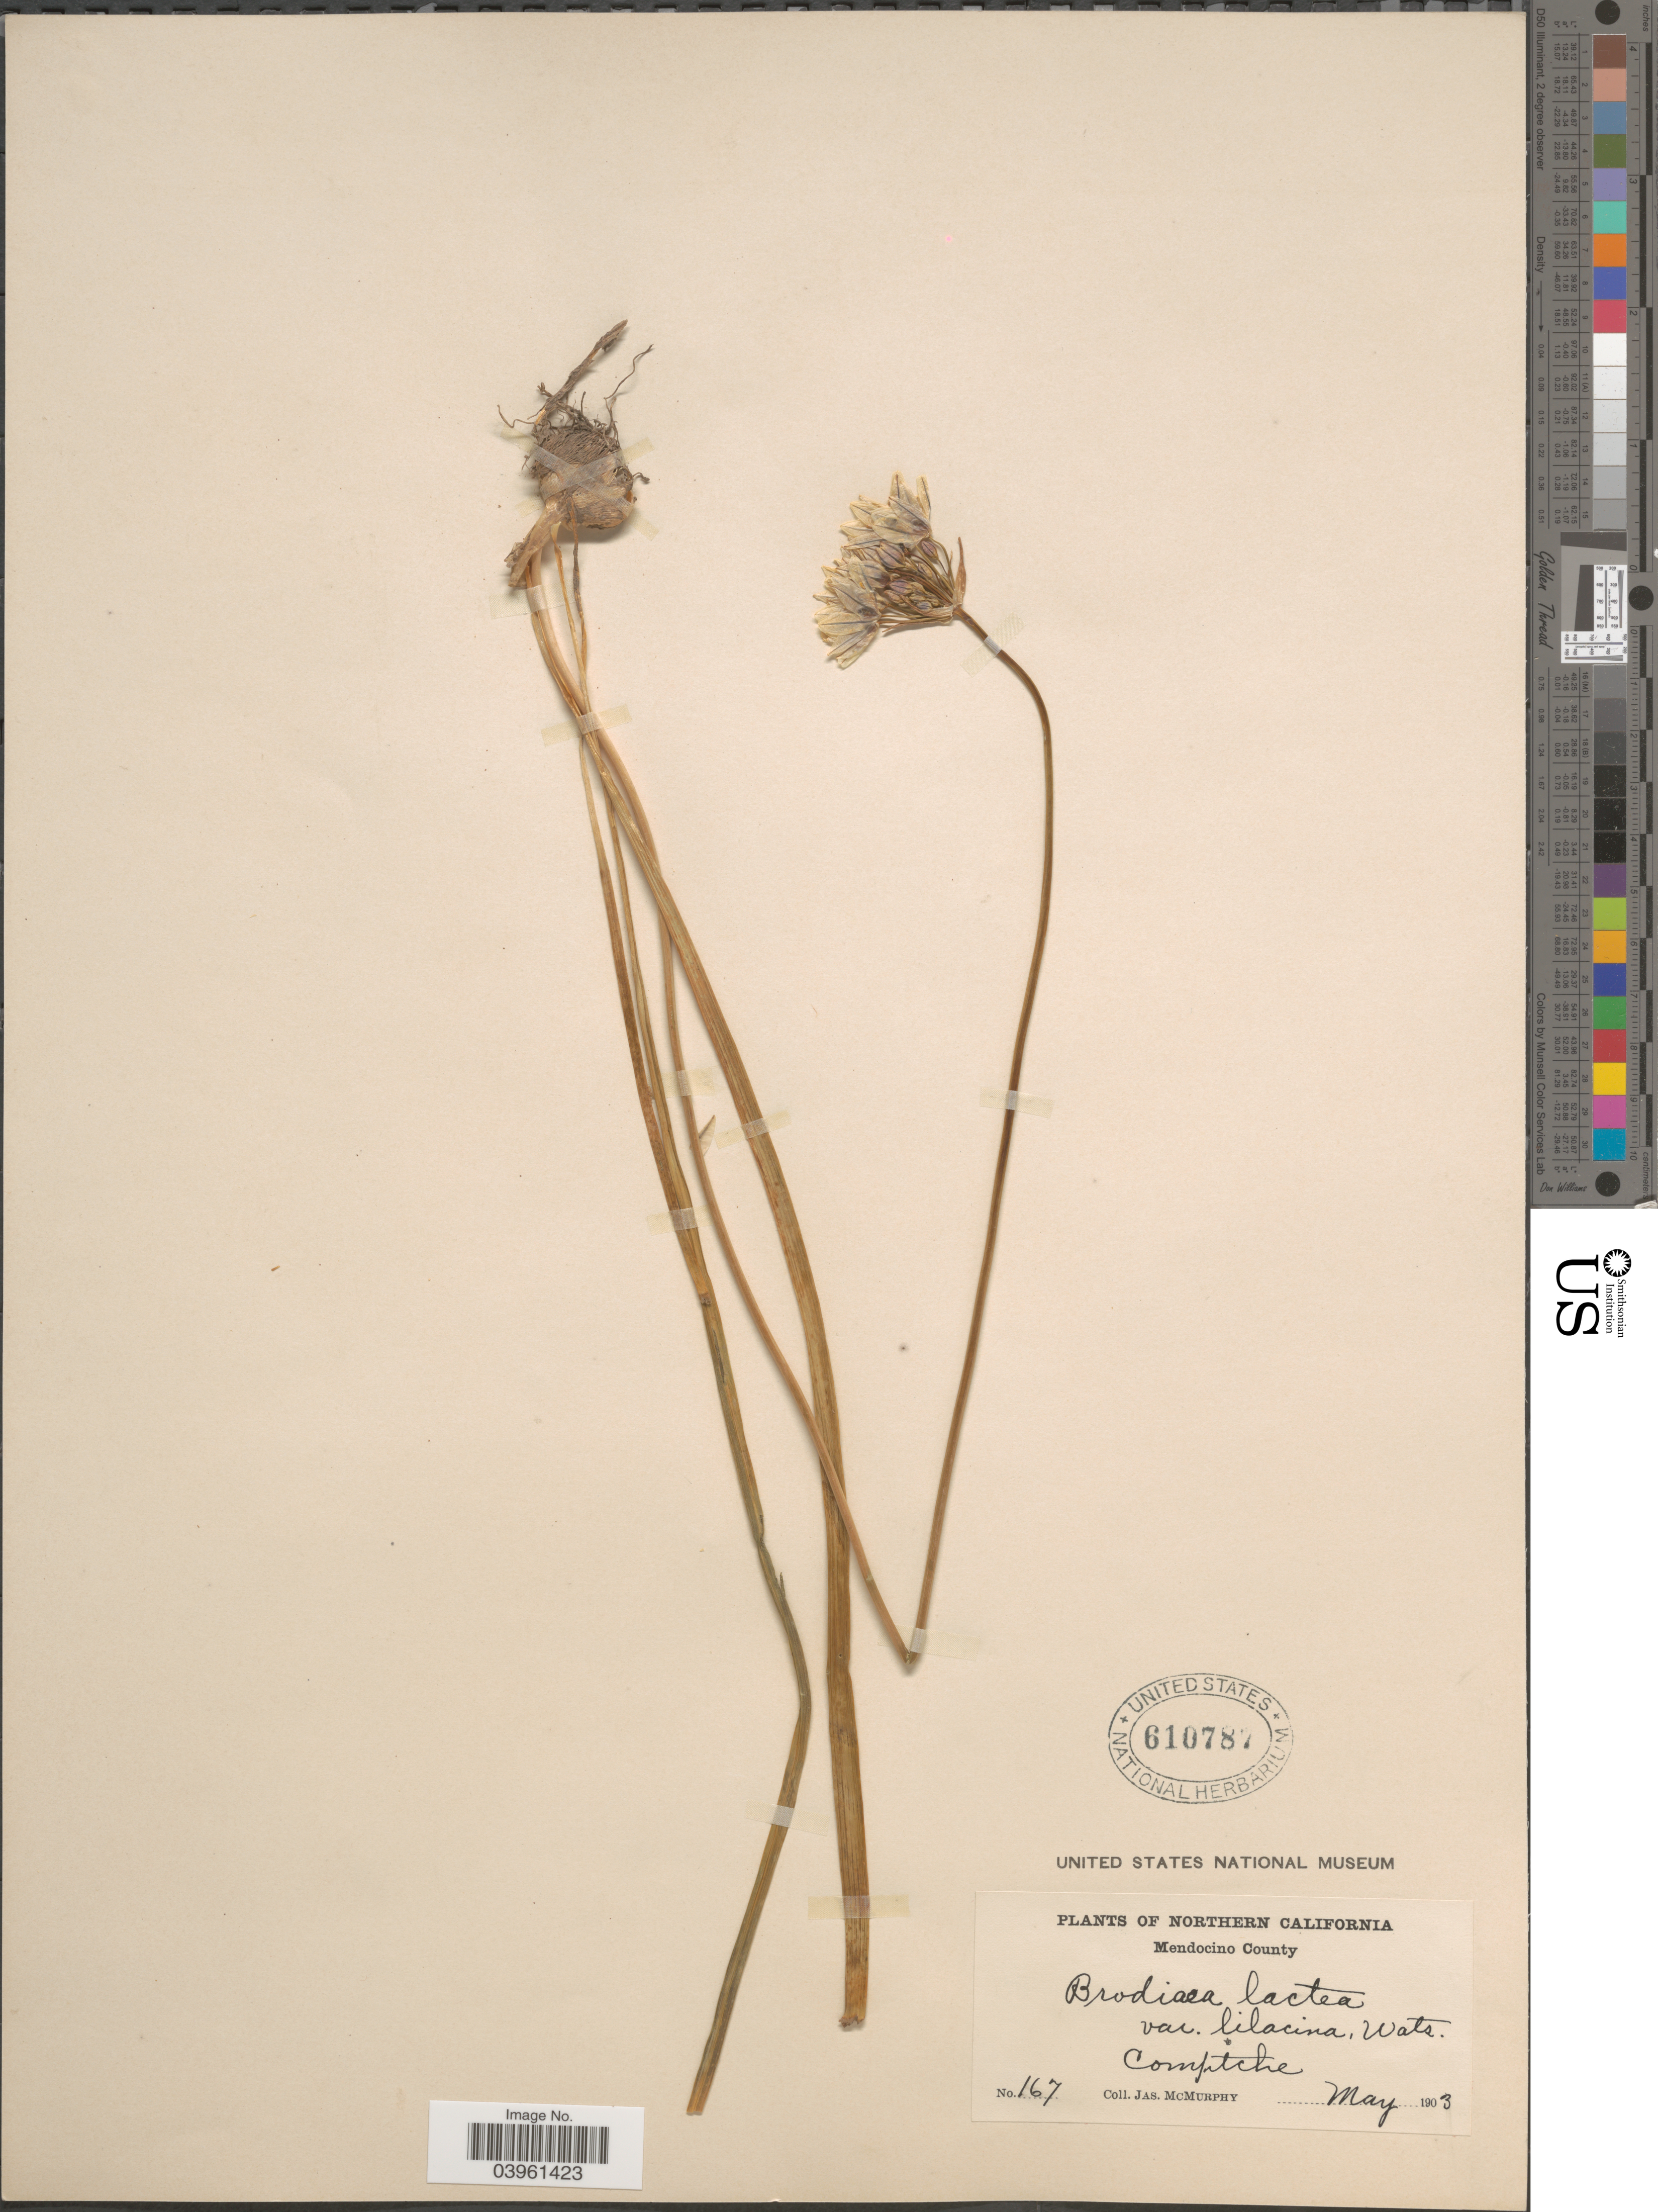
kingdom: Plantae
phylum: Tracheophyta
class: Liliopsida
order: Asparagales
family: Asparagaceae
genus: Triteleia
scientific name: Triteleia hyacinthina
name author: (Lindl.) Greene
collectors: J. McMurphy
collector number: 167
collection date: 1903-05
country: United States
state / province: California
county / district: Mendocino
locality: Northern California. Mendocino County. Comptche.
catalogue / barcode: US 610787